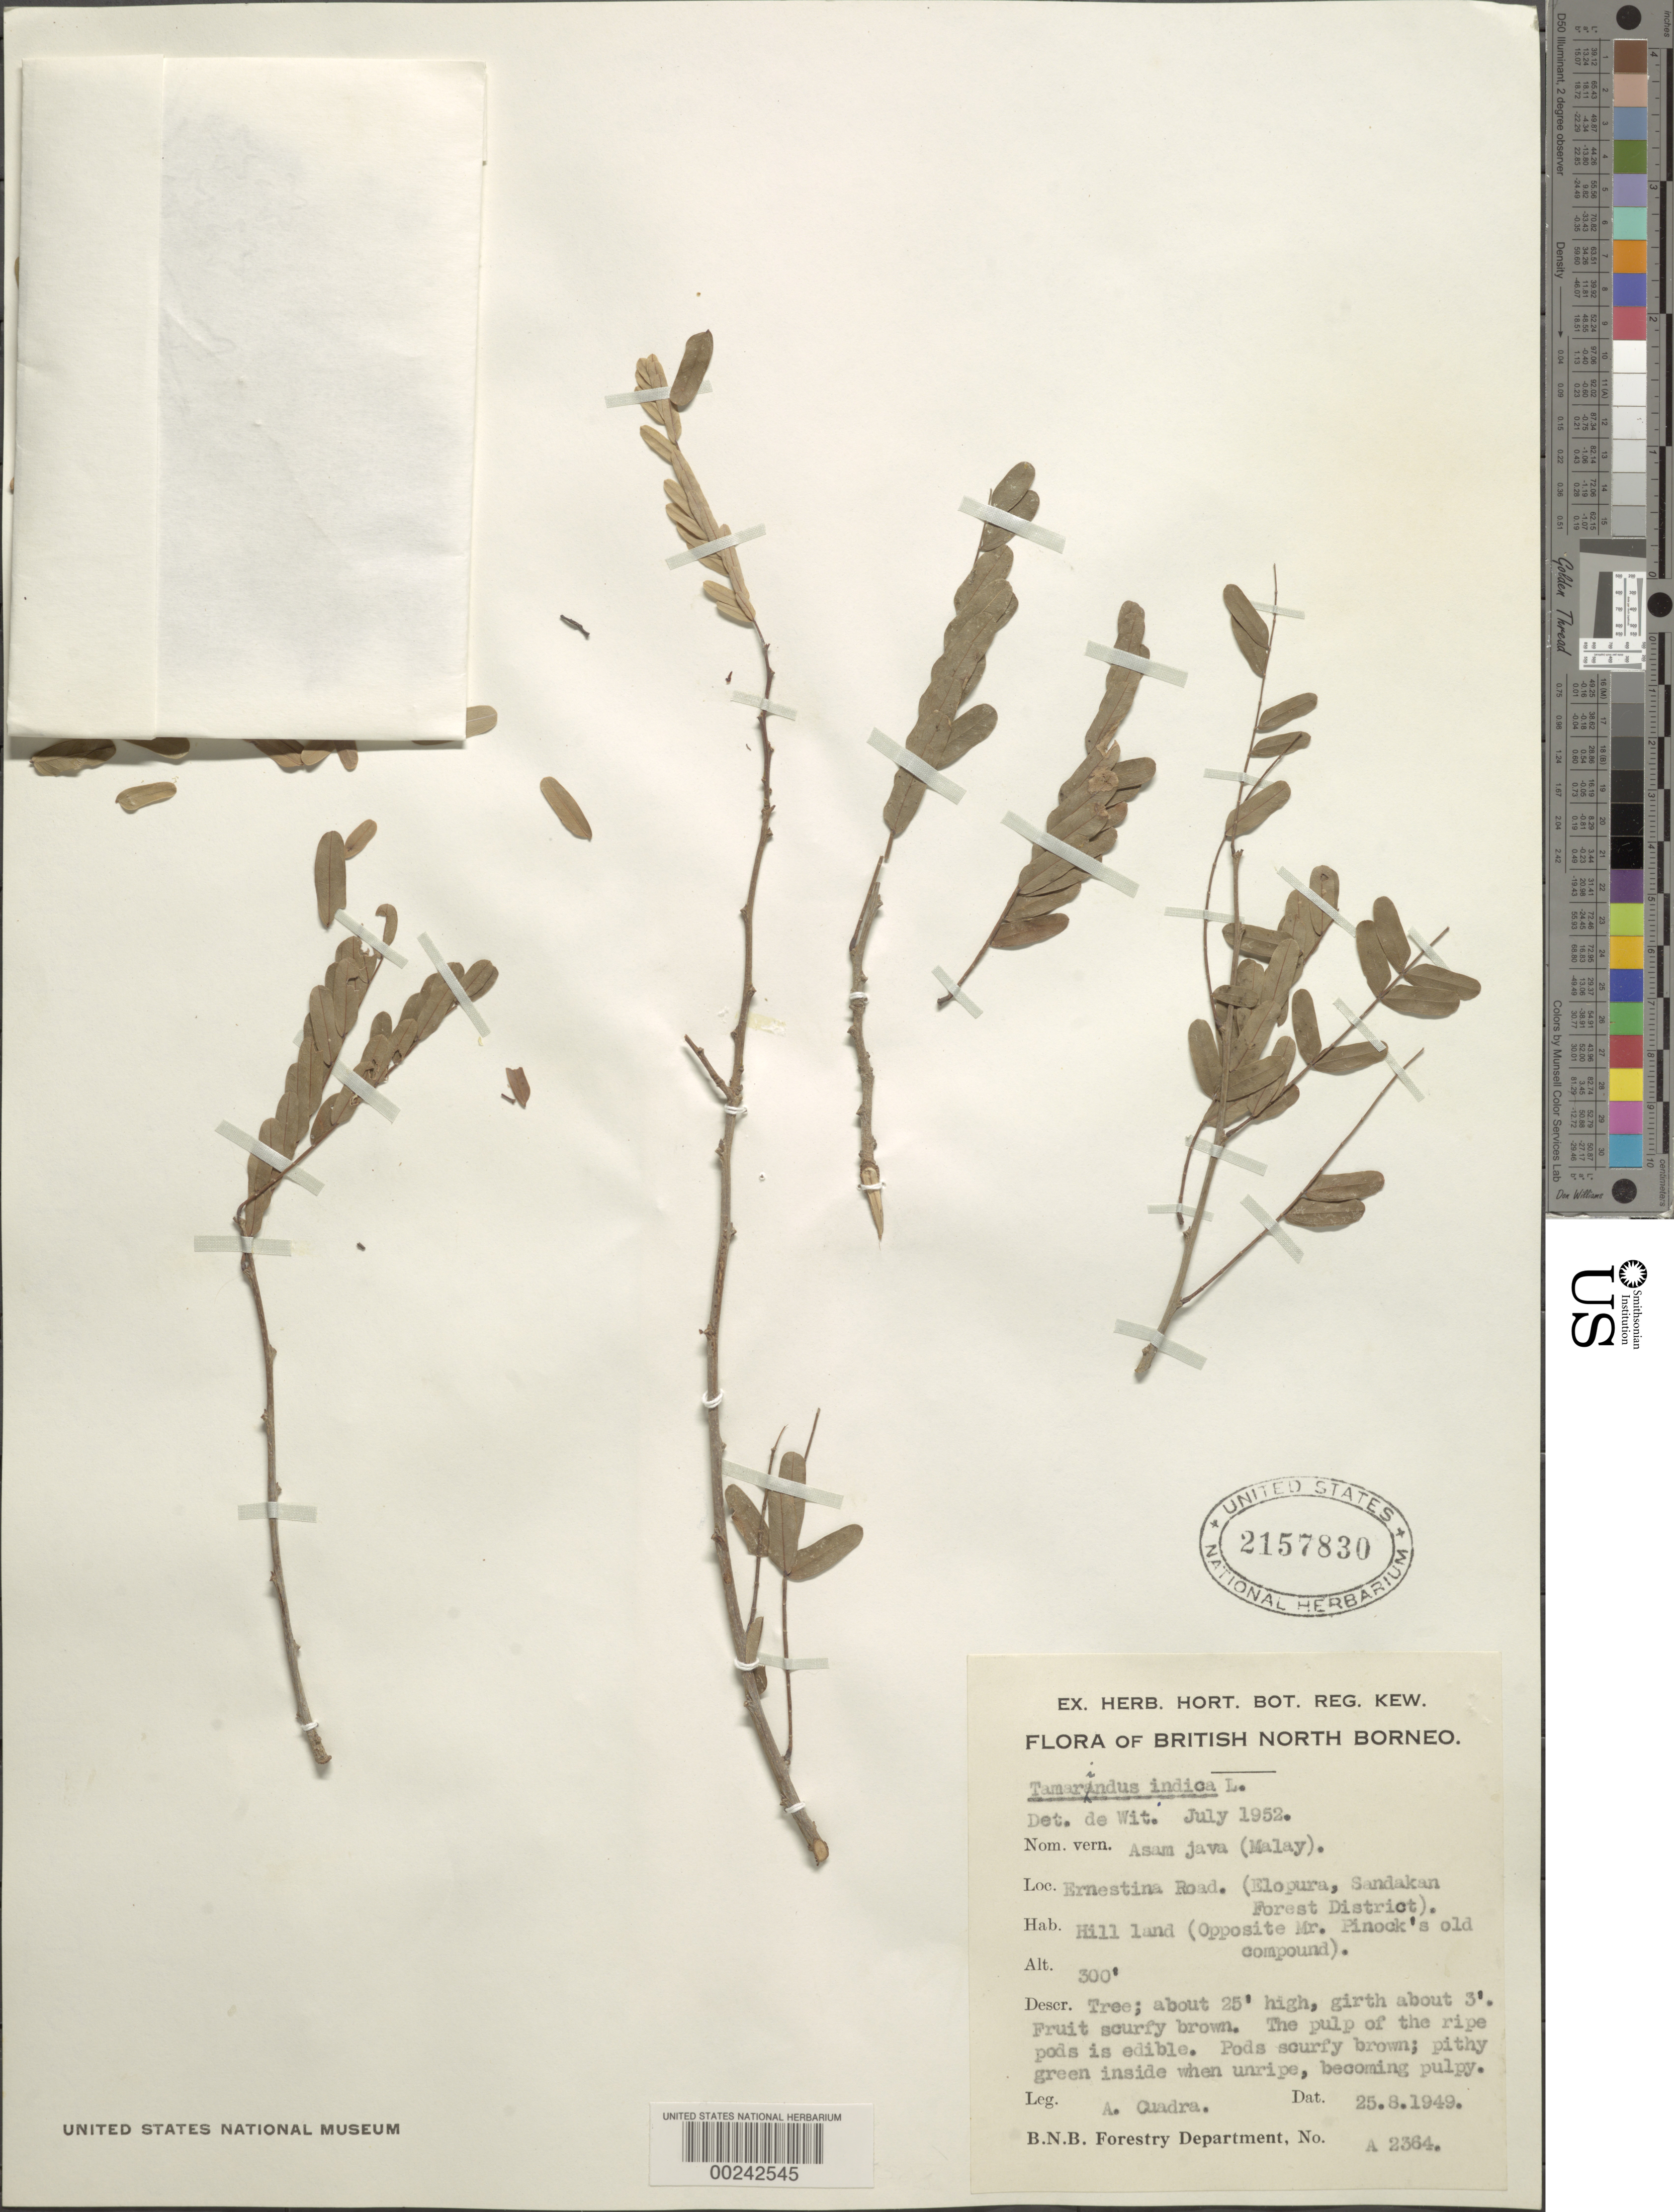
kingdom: Plantae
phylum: Tracheophyta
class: Magnoliopsida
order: Fabales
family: Fabaceae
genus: Tamarindus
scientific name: Tamarindus indica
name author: L.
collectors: A. Cuadra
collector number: A2364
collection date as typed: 25 Aug 1949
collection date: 1949-08-25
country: Malaysia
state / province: Sabah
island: Borneo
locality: Ernestina road (elopura, sandakan forest district), opposite mr pin- ock's old compound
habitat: Hill land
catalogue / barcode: US 2157830